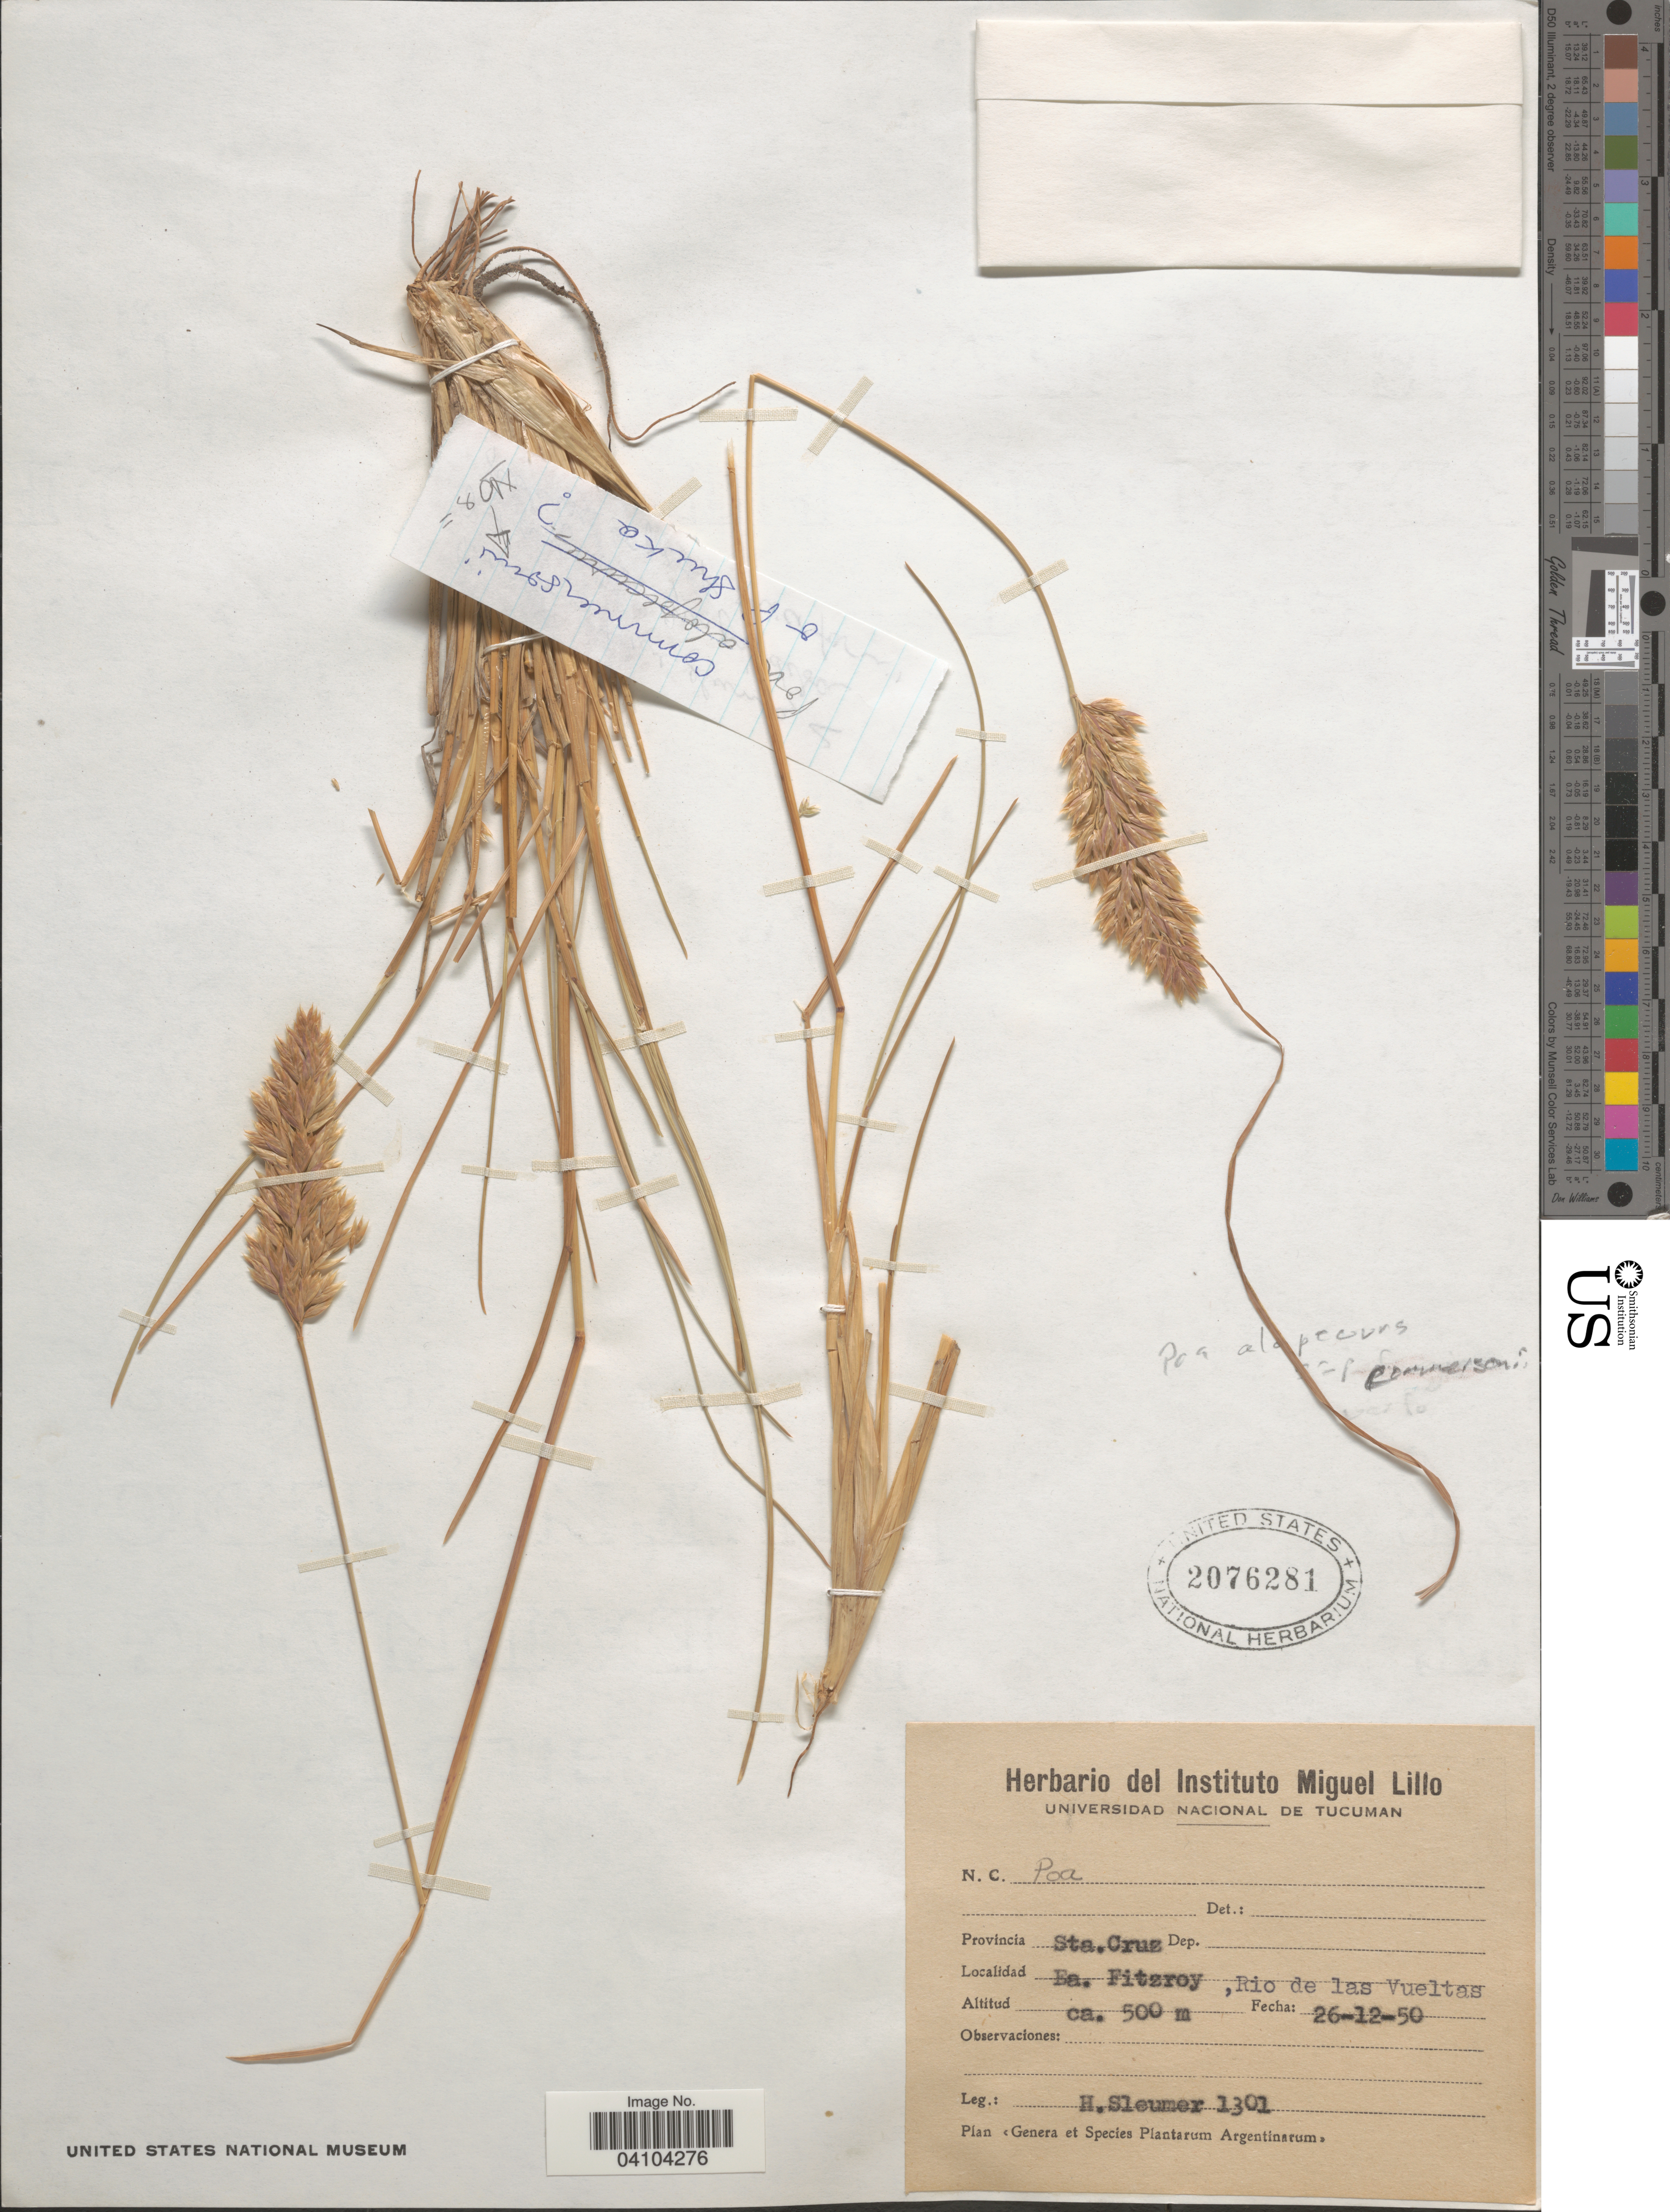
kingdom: Plantae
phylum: Tracheophyta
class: Liliopsida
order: Poales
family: Poaceae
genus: Poa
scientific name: Poa alopecurus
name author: (Gaudich. ex Mirb.) Kunth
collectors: H. O. Sleumer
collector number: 1301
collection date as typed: Transcribed d/m/y: 26/12/50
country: Argentina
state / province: Santa Cruz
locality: Ea. Fitzroy, Rio de las Vueltas.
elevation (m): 500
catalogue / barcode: US 2076281